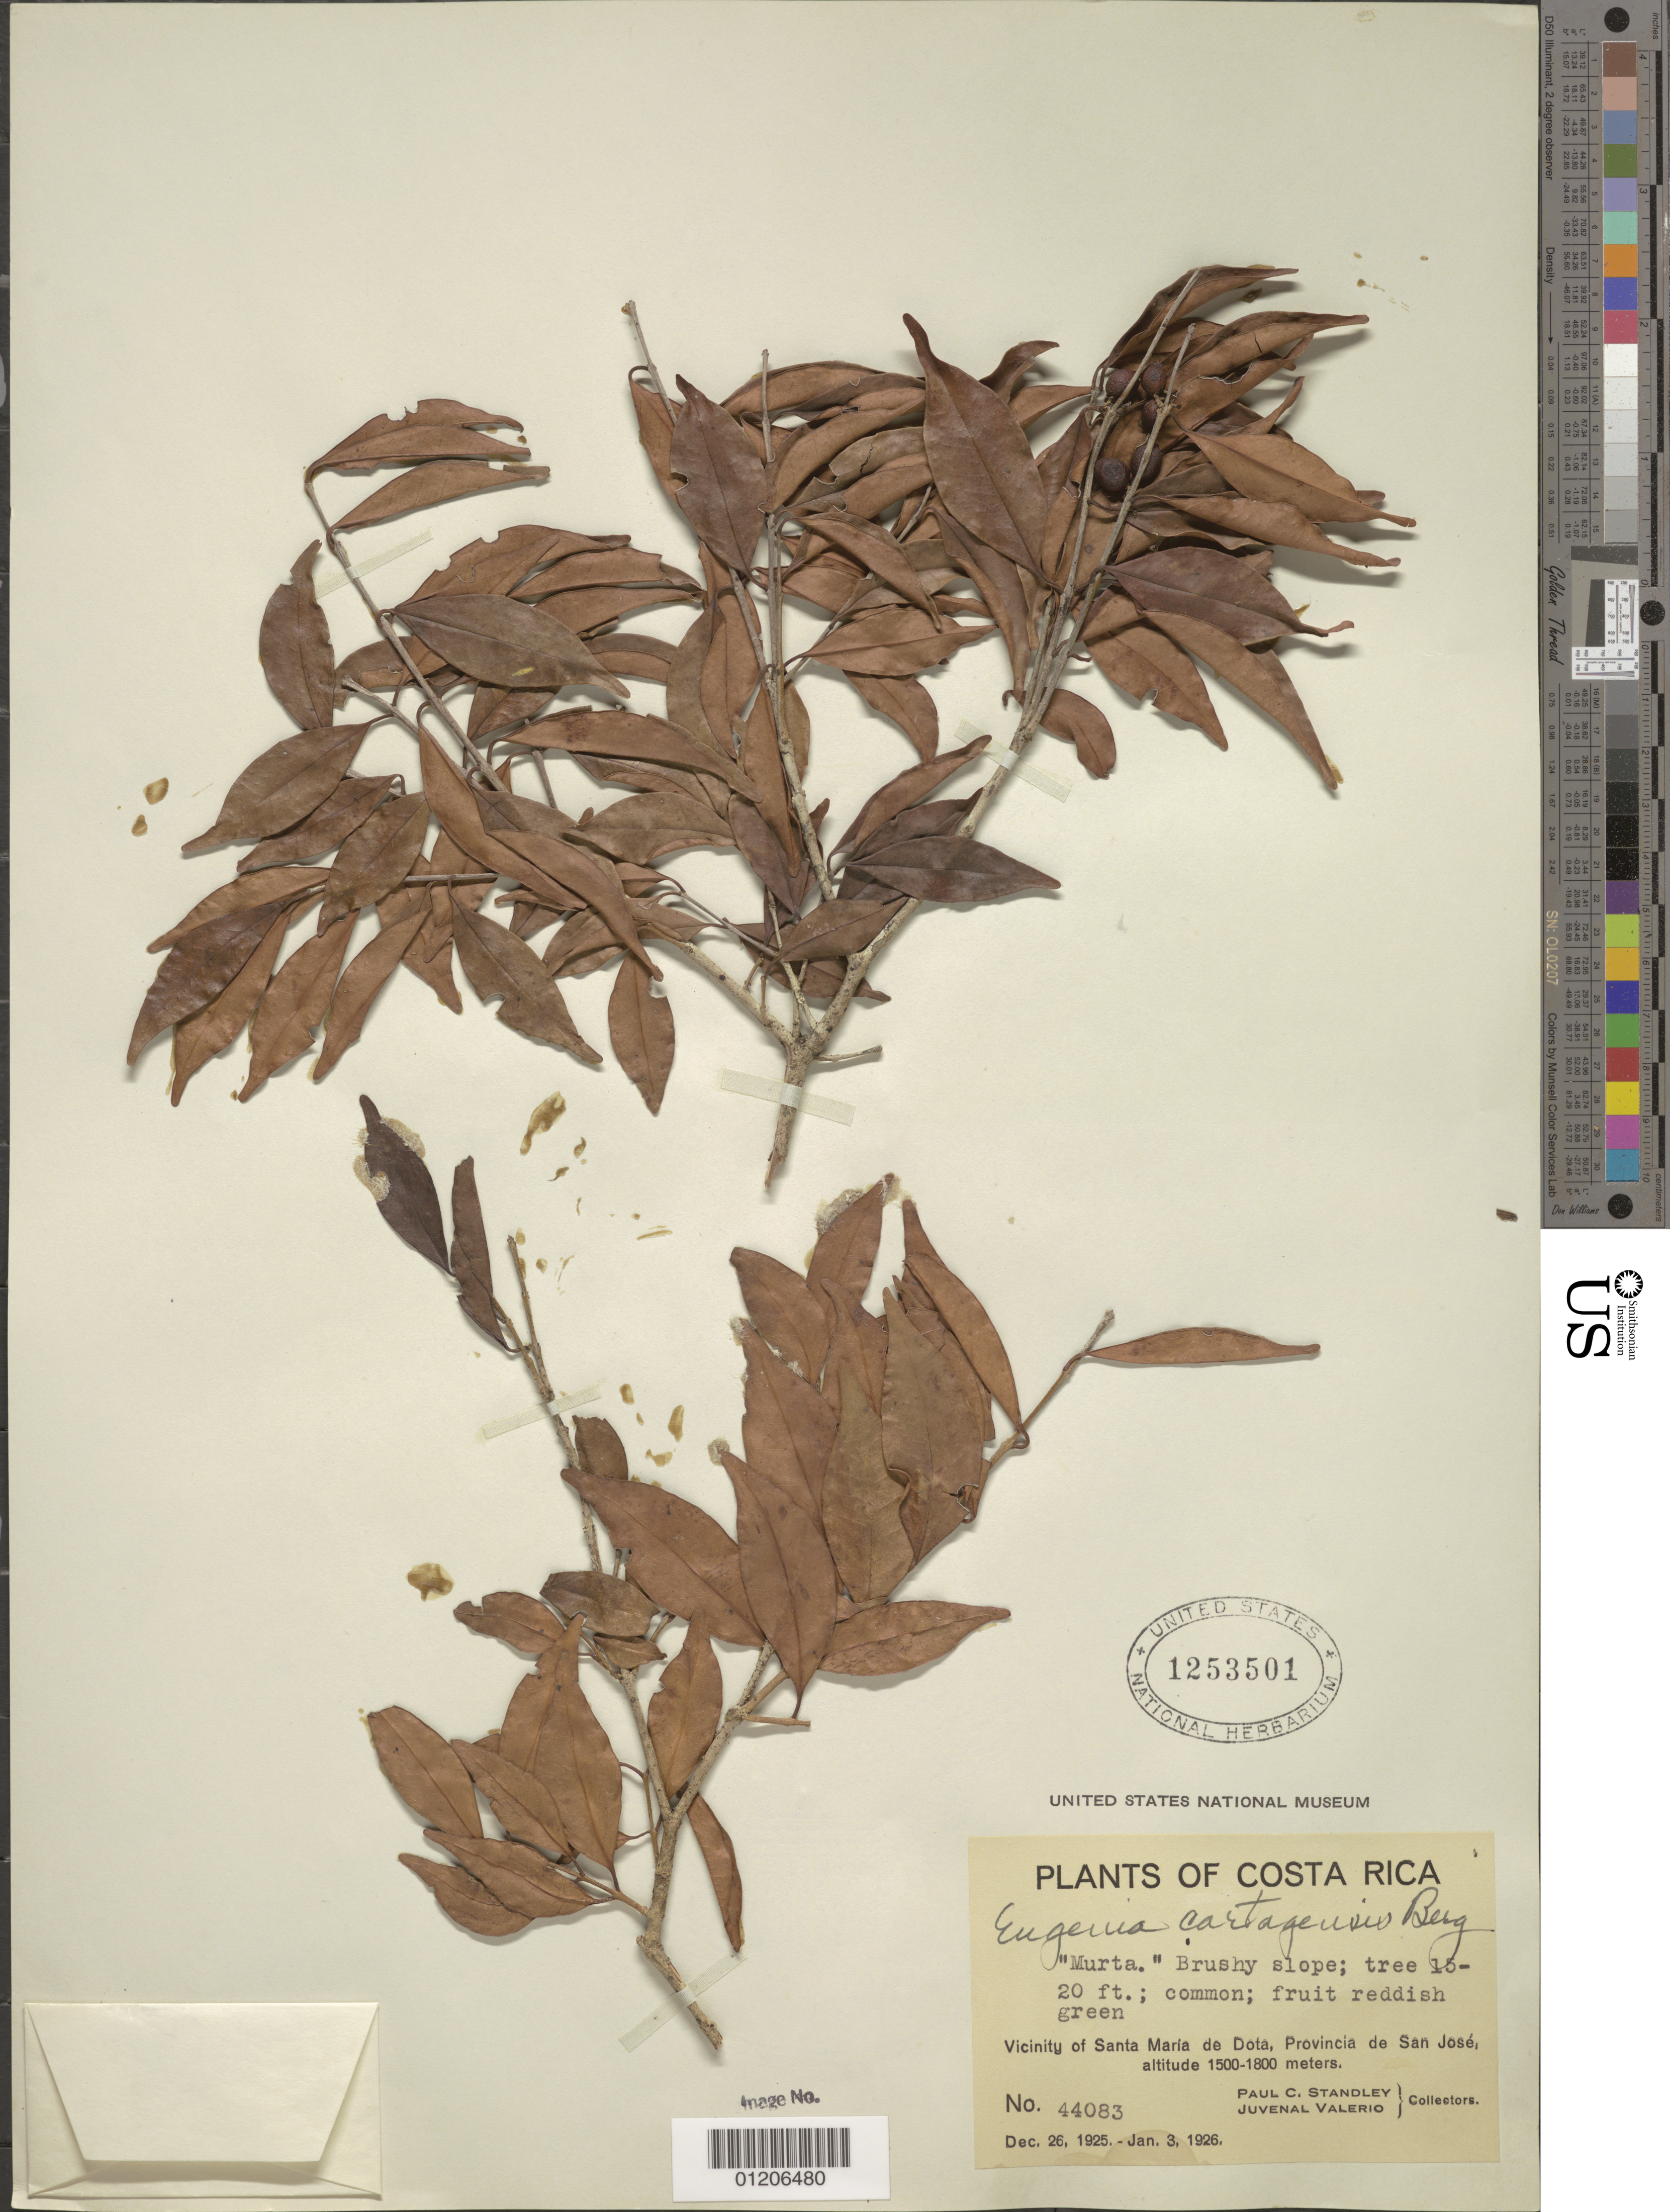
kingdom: Plantae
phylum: Tracheophyta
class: Magnoliopsida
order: Myrtales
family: Myrtaceae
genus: Eugenia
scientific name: Eugenia cartagensis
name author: O. Berg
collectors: P. C. Standley & J. Valerio R.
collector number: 44083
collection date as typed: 26 Dec 1925 to 03 Jan 1926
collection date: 1925-12-26/1926-01-03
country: Costa Rica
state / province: San José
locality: Vicinity of Santa Maria de Dota.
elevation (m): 1500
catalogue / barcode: US 1253501